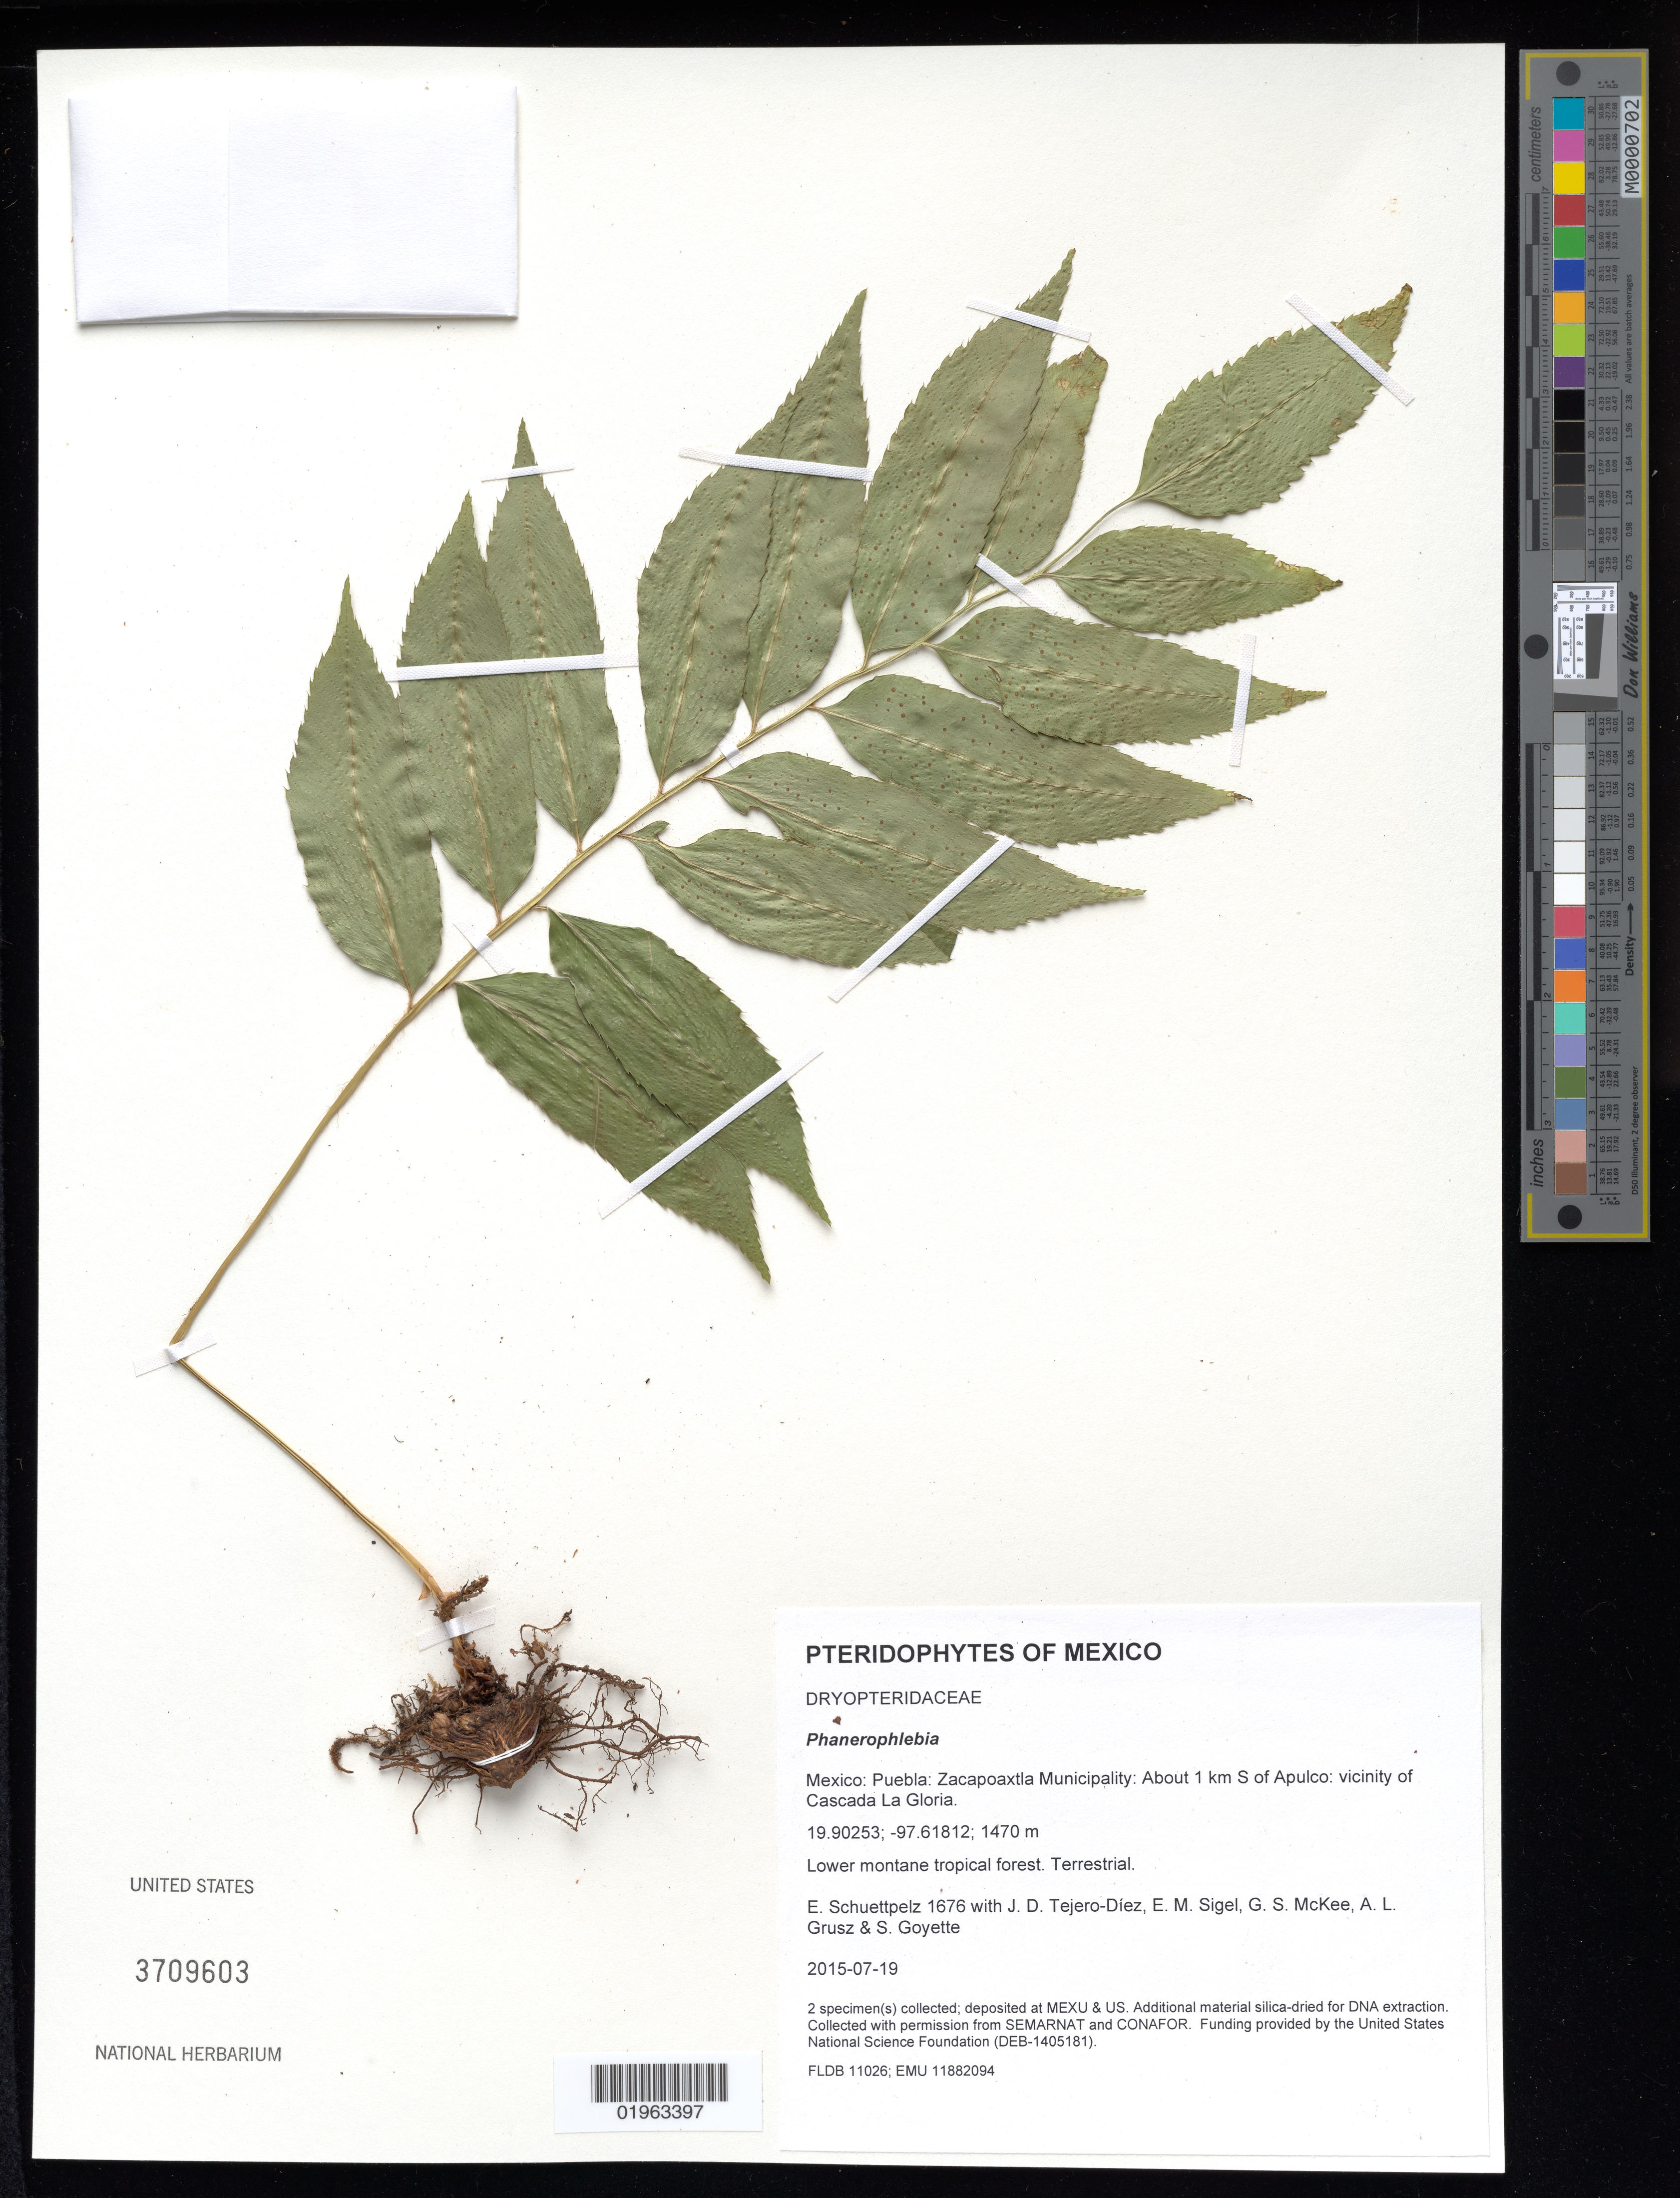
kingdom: Plantae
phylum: Tracheophyta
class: Polypodiopsida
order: Polypodiales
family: Dryopteridaceae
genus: Phanerophlebia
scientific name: Phanerophlebia sp.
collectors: E. Schuettpelz, D. Tejero-Díez, E. M. Sigel, G. S. McKee & A. Grusz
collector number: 1676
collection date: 2015-07-19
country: Mexico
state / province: Puebla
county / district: Zacapoaxtla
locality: About 1 km S of Apulco: vicinity of Cascada La Gloria.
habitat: Lower montane tropical forest.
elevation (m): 1470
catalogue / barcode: US 3709603